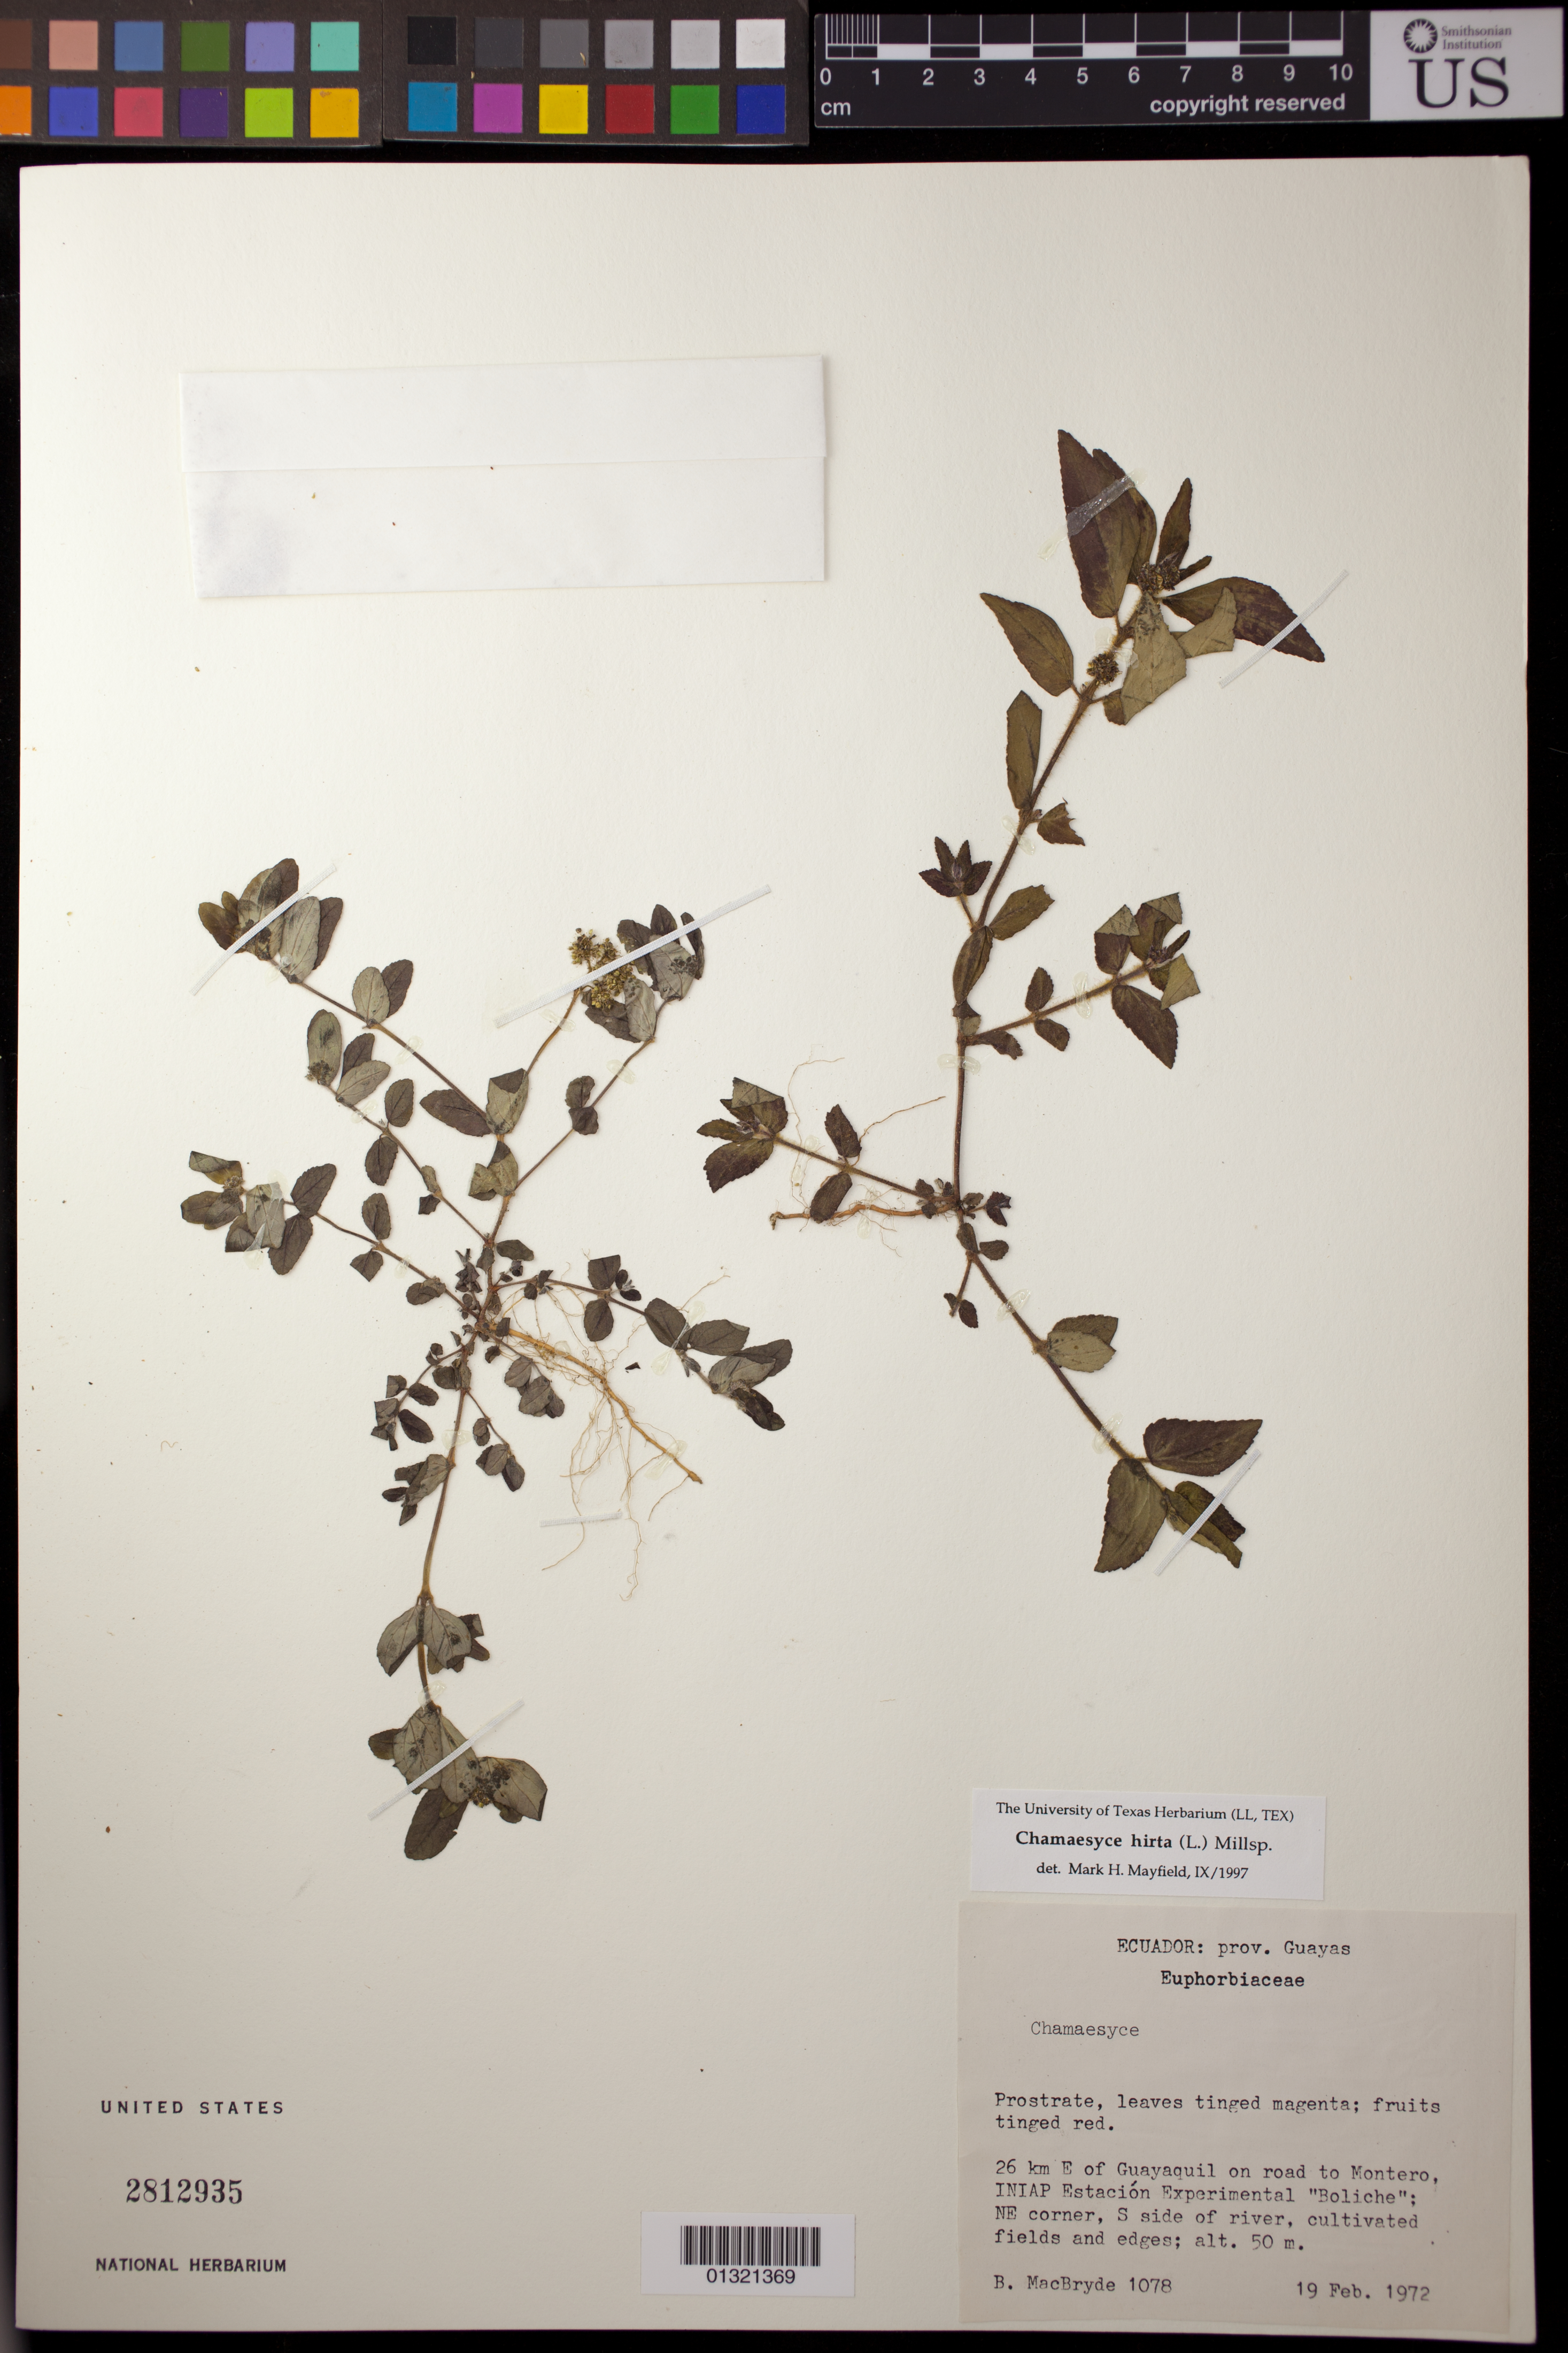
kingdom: Plantae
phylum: Tracheophyta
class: Magnoliopsida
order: Malpighiales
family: Euphorbiaceae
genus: Euphorbia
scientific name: Euphorbia hirta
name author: L.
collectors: B. MacBryde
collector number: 1078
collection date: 1972-02-19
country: Ecuador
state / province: Guayas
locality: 26 km E of Guayaquil on road to Montero, INIAP Estación Experimental "Boliche"; NE corner, S side of river, cultivated fields and edges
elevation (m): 50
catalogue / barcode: US 2812935